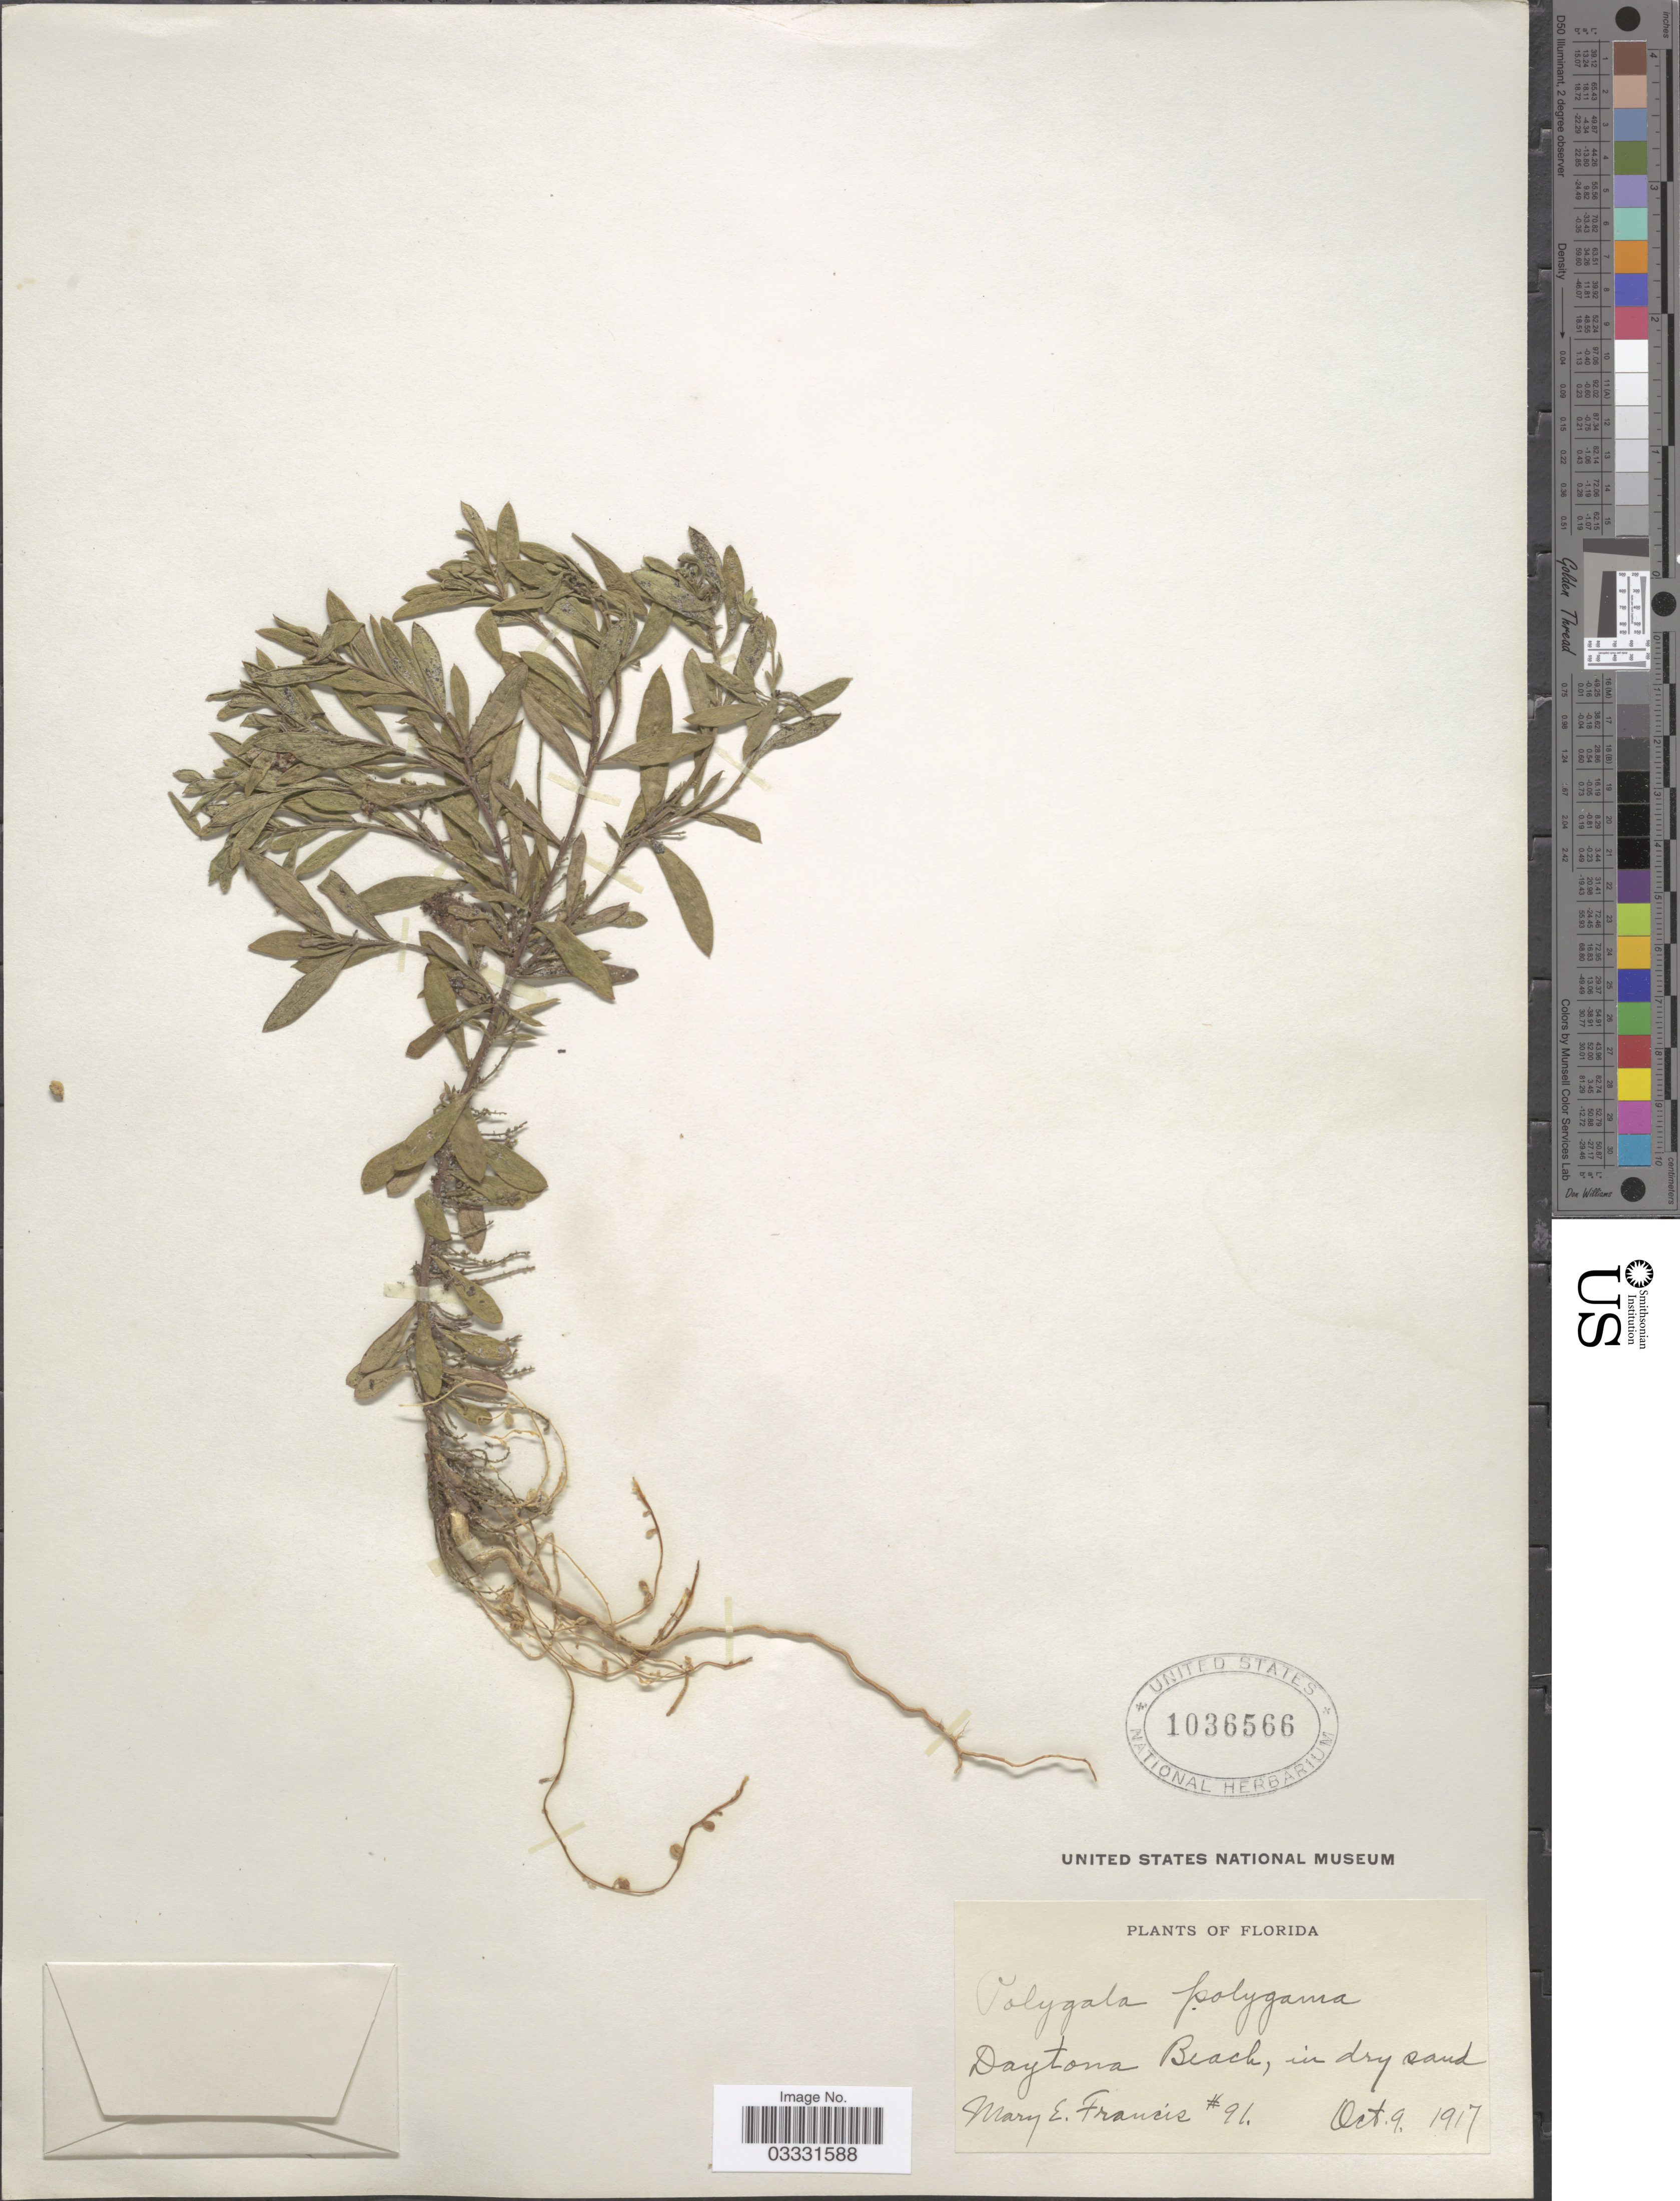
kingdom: Plantae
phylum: Tracheophyta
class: Magnoliopsida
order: Fabales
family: Polygalaceae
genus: Polygala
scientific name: Polygala polygama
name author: Walter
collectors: M. E. Francis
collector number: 91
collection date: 1917-10-09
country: United States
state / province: Florida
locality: Daytona Beach.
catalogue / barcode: US 1036566